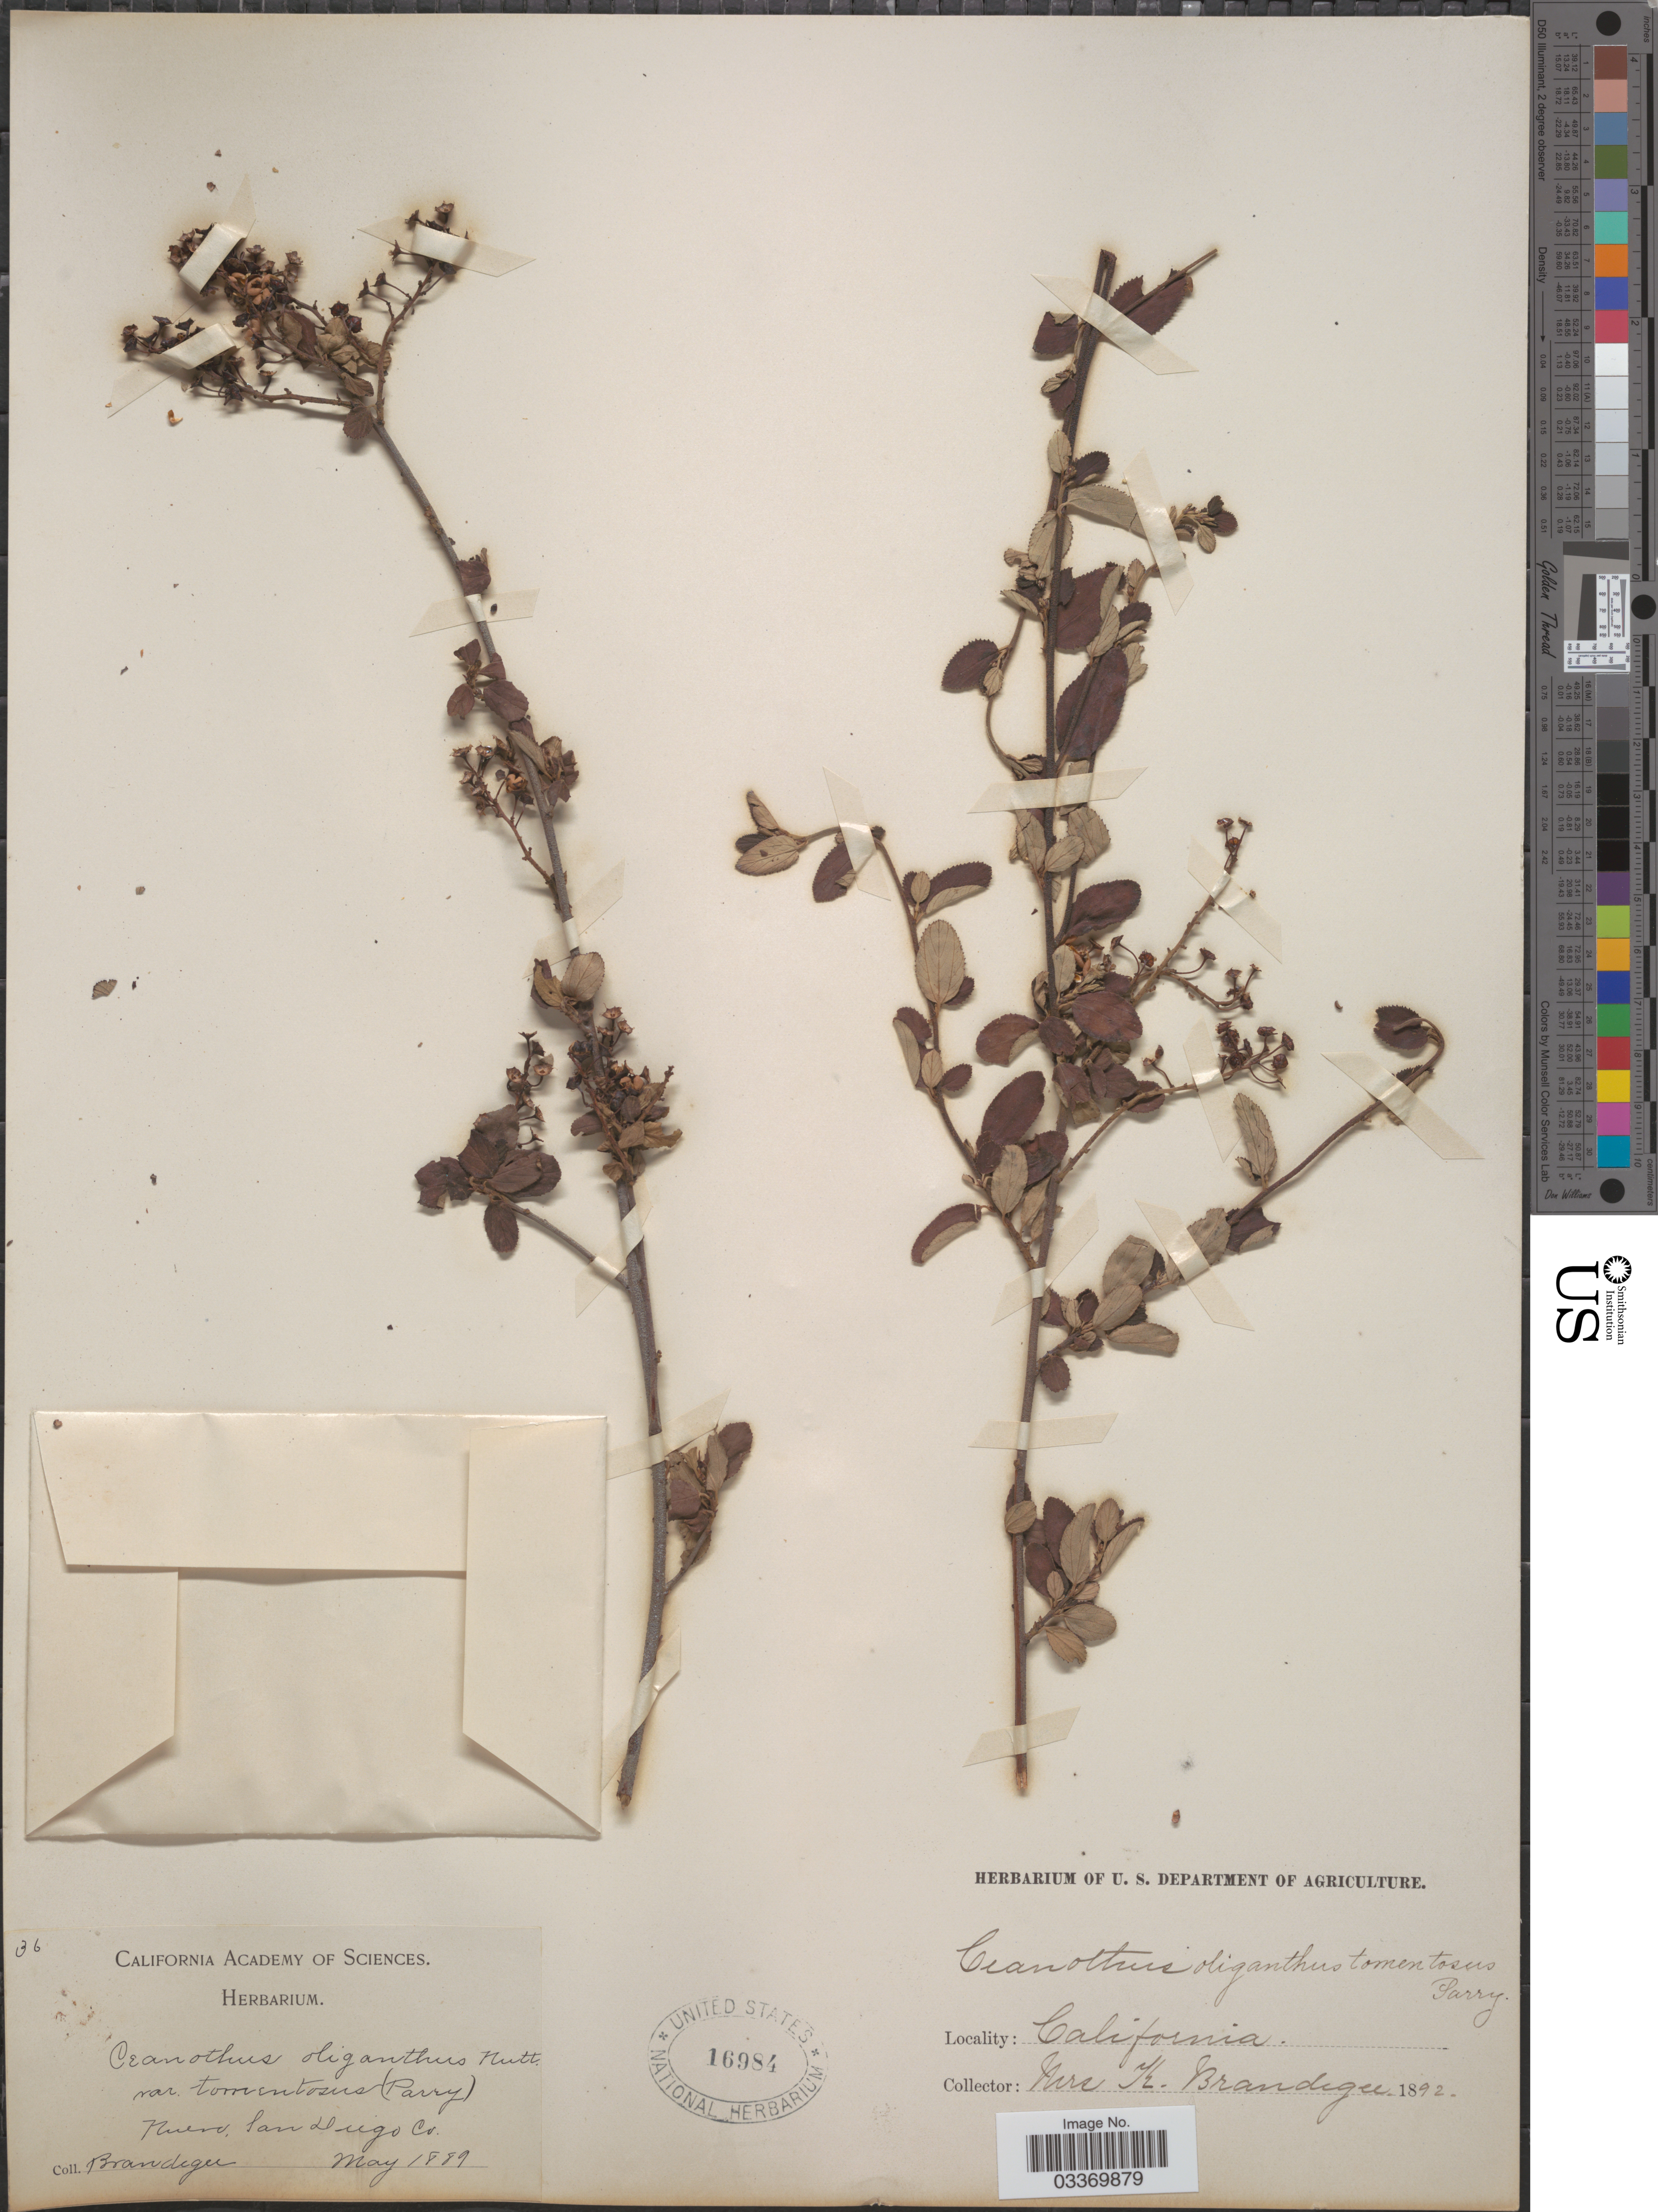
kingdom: Plantae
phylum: Tracheophyta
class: Magnoliopsida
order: Rosales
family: Rhamnaceae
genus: Ceanothus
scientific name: Ceanothus oliganthus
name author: Nutt.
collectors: K. Brandegee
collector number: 36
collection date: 1889-05/1892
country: United States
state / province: California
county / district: San Diego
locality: Nuevo, San Diego Co.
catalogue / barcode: US 16984